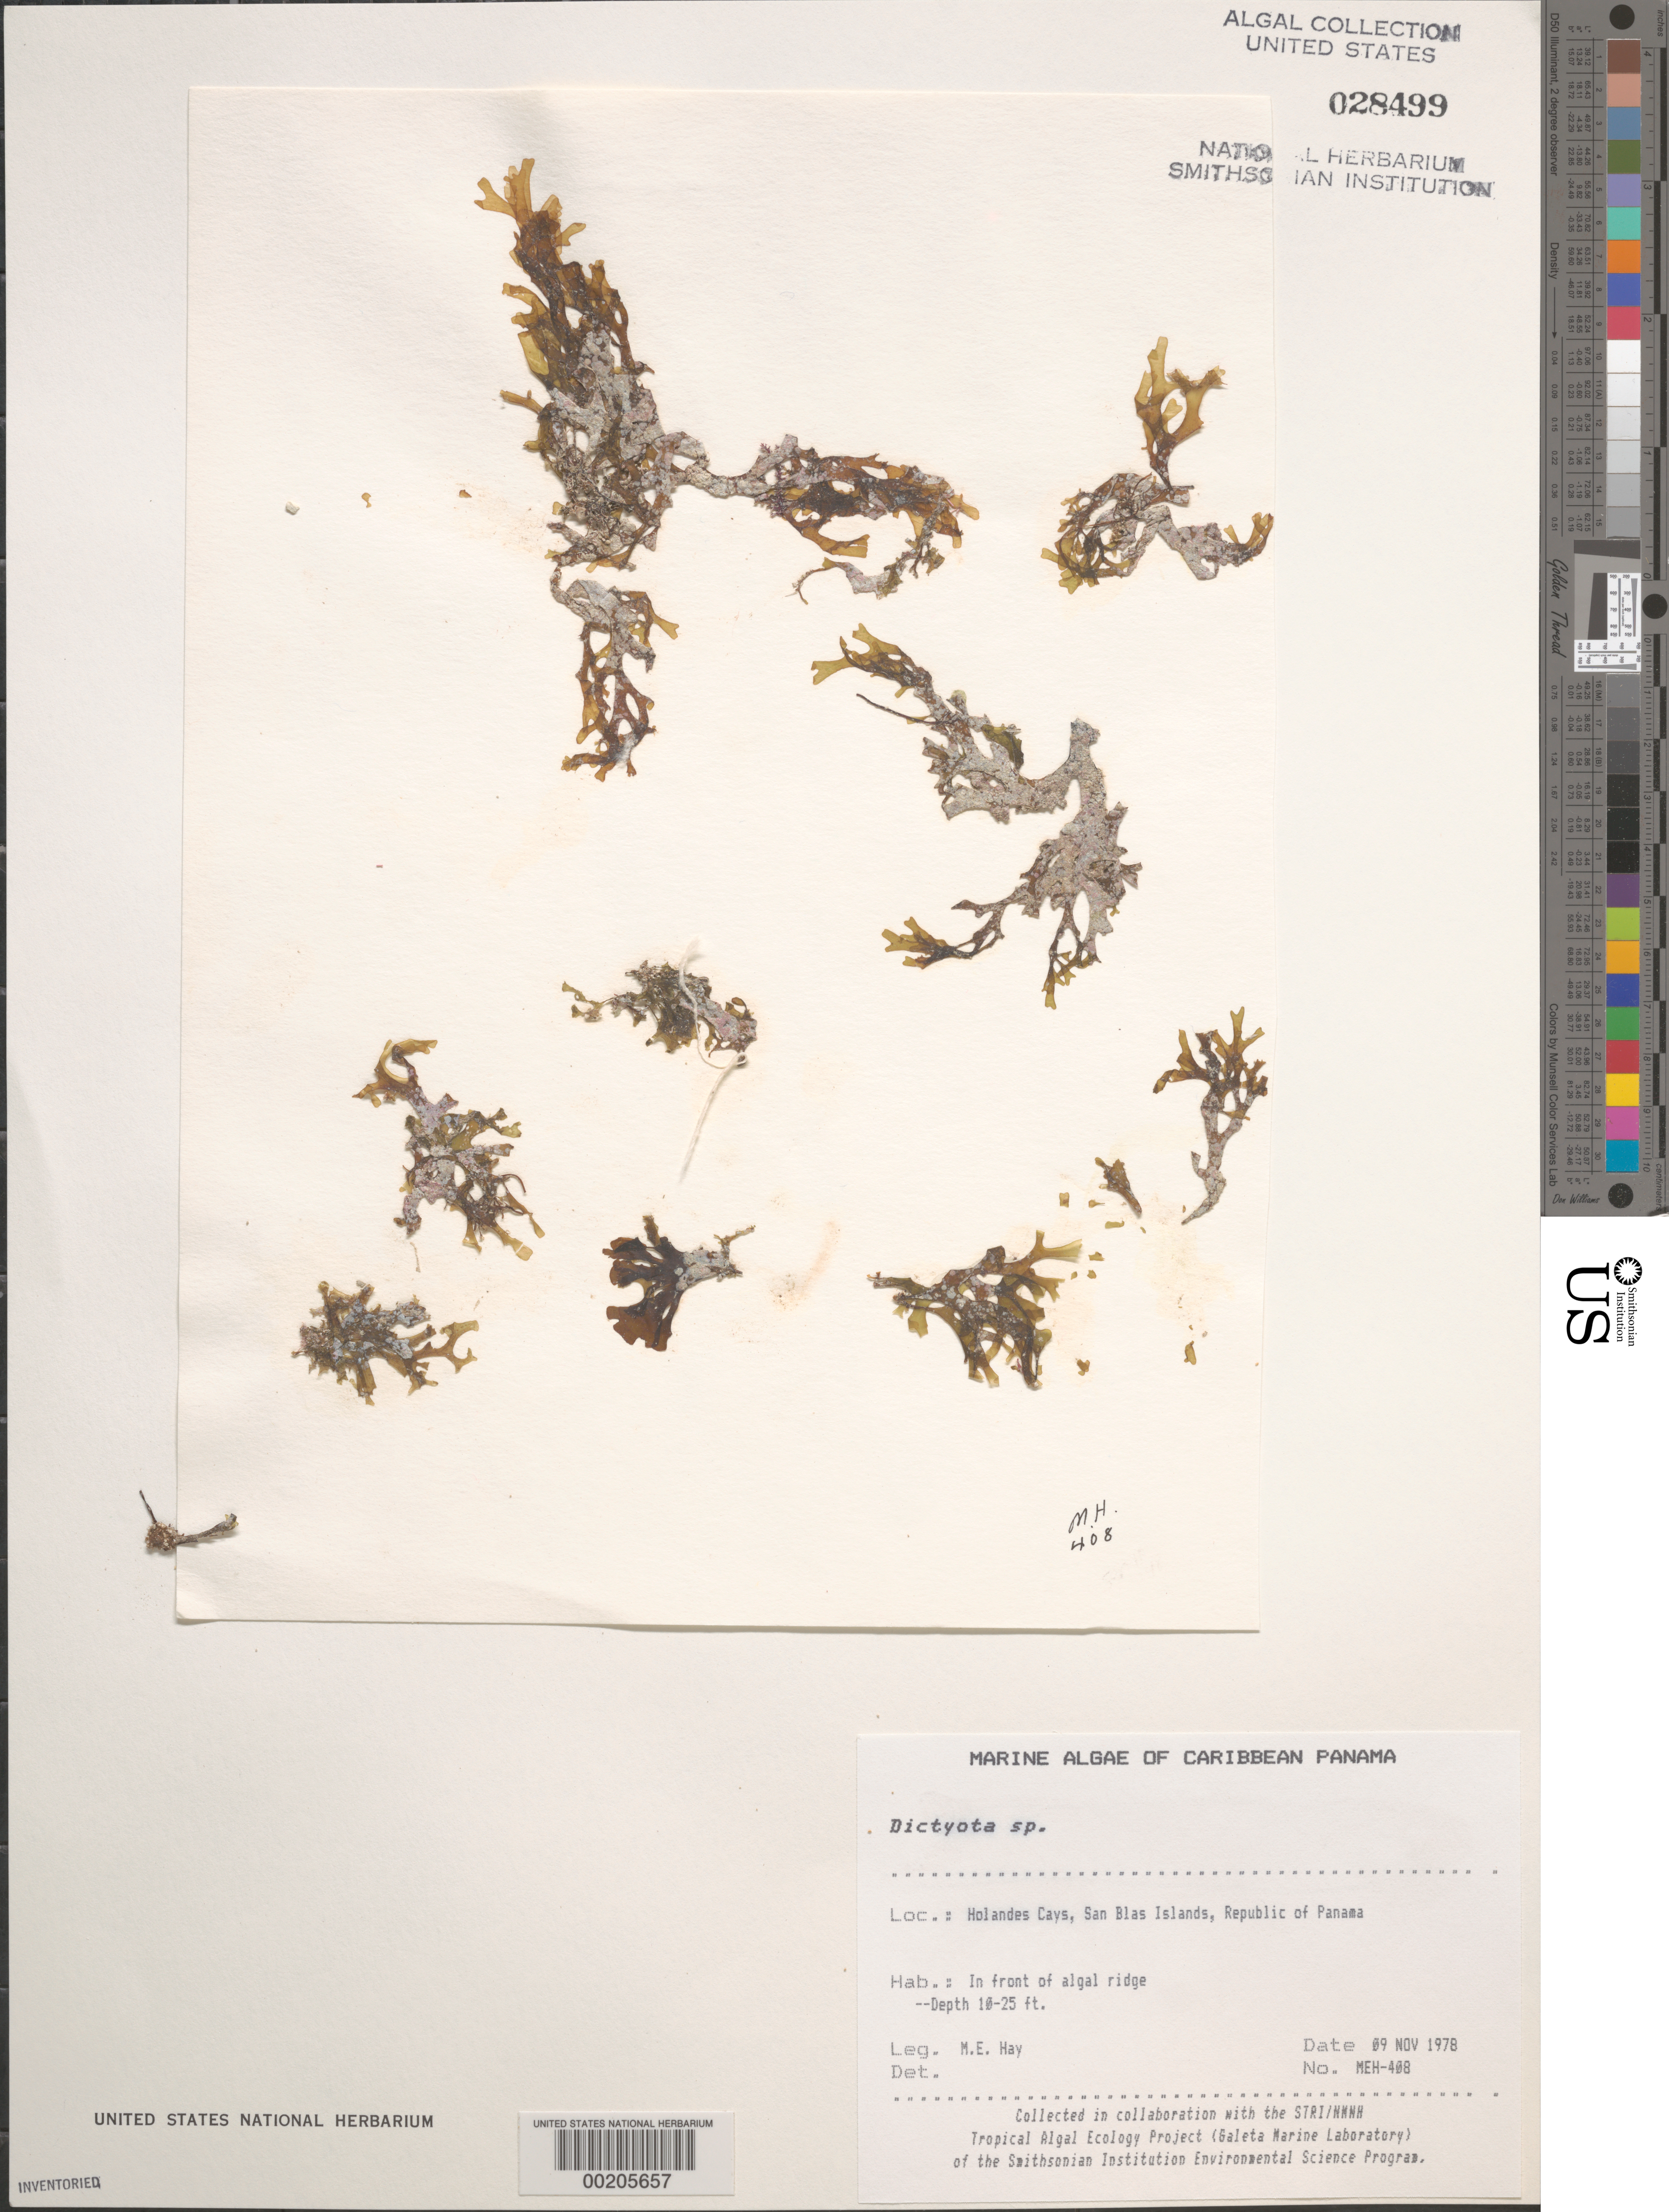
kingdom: Chromista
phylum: Ochrophyta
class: Phaeophyceae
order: Dictyotales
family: Dictyotaceae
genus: Dictyota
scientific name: Dictyota sp.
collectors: M. E. Hay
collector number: MEH-408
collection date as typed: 09 Nov 1978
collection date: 1978-11-09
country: Panama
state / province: Kuna Yala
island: Holandes Cays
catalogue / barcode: US 28499